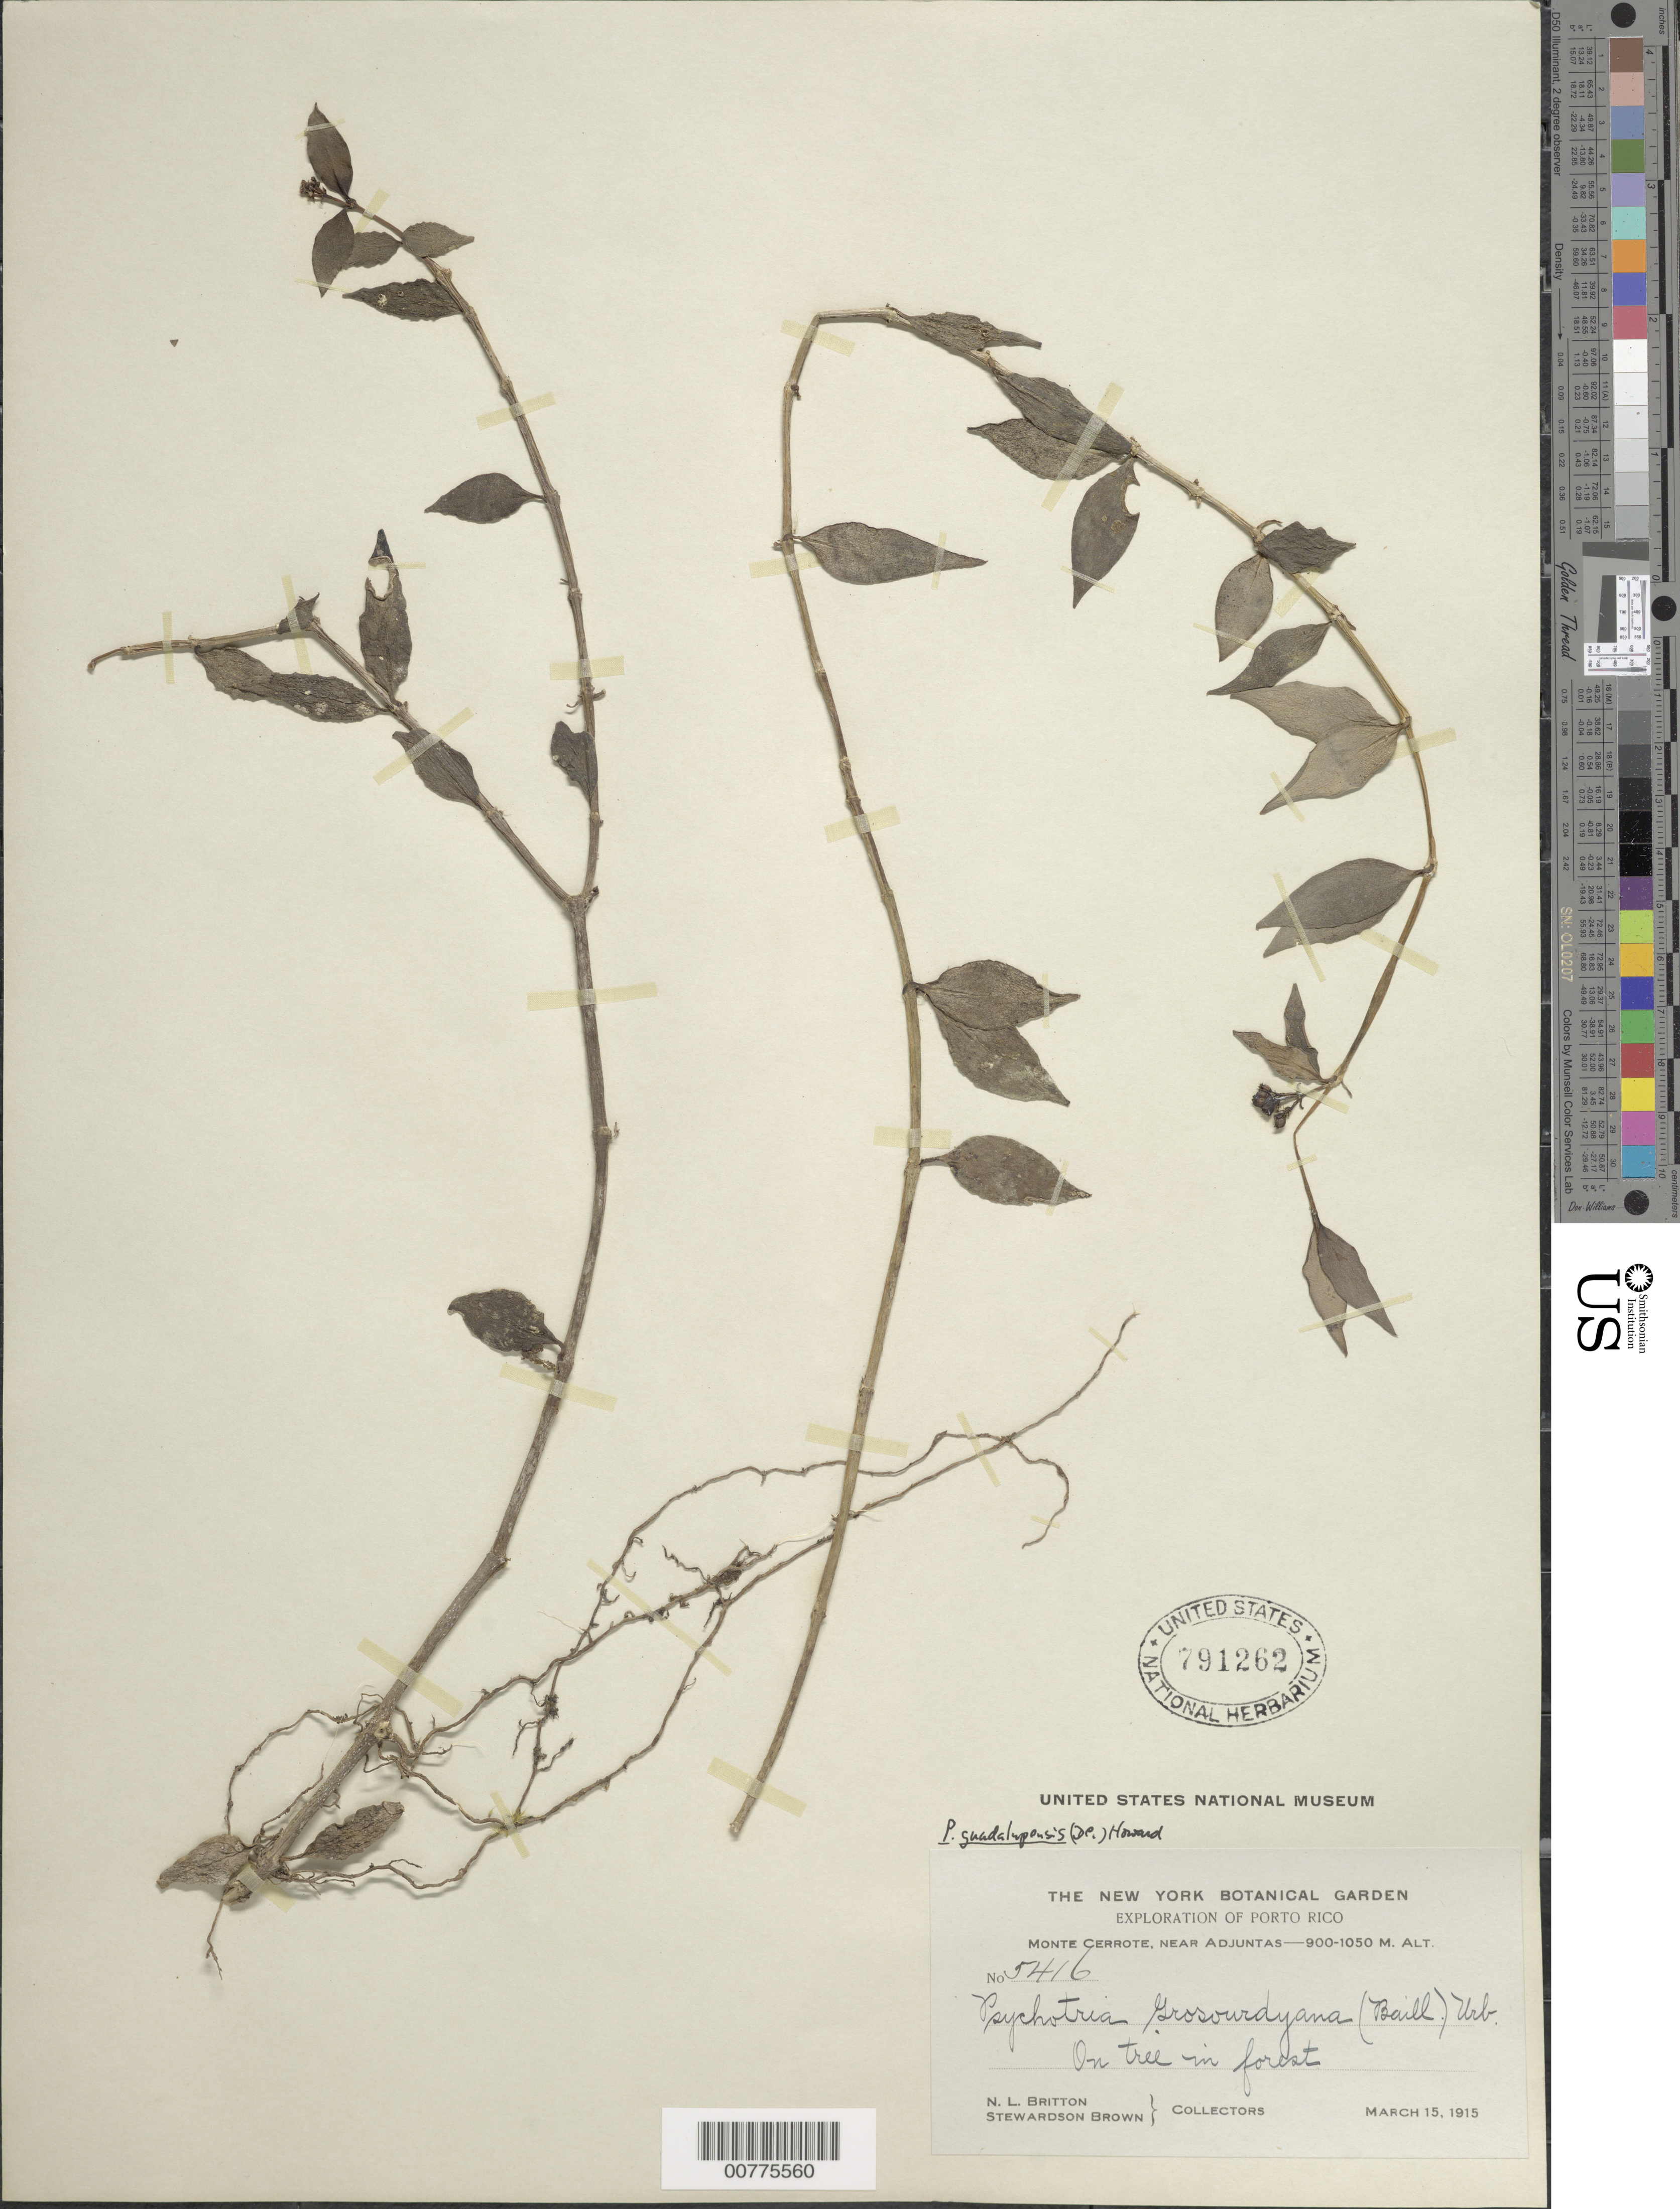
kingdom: Plantae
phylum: Tracheophyta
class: Magnoliopsida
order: Gentianales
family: Rubiaceae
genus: Notopleura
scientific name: Notopleura guadalupensis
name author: (DC.) C.M. Taylor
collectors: N. Britton & S. Brown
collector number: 5416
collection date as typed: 15 Mar 1915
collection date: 1915-03-15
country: Puerto Rico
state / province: Adjuntas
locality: Monte Cerrote, near Adjuntas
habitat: On tree in forest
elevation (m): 900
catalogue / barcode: US 791262